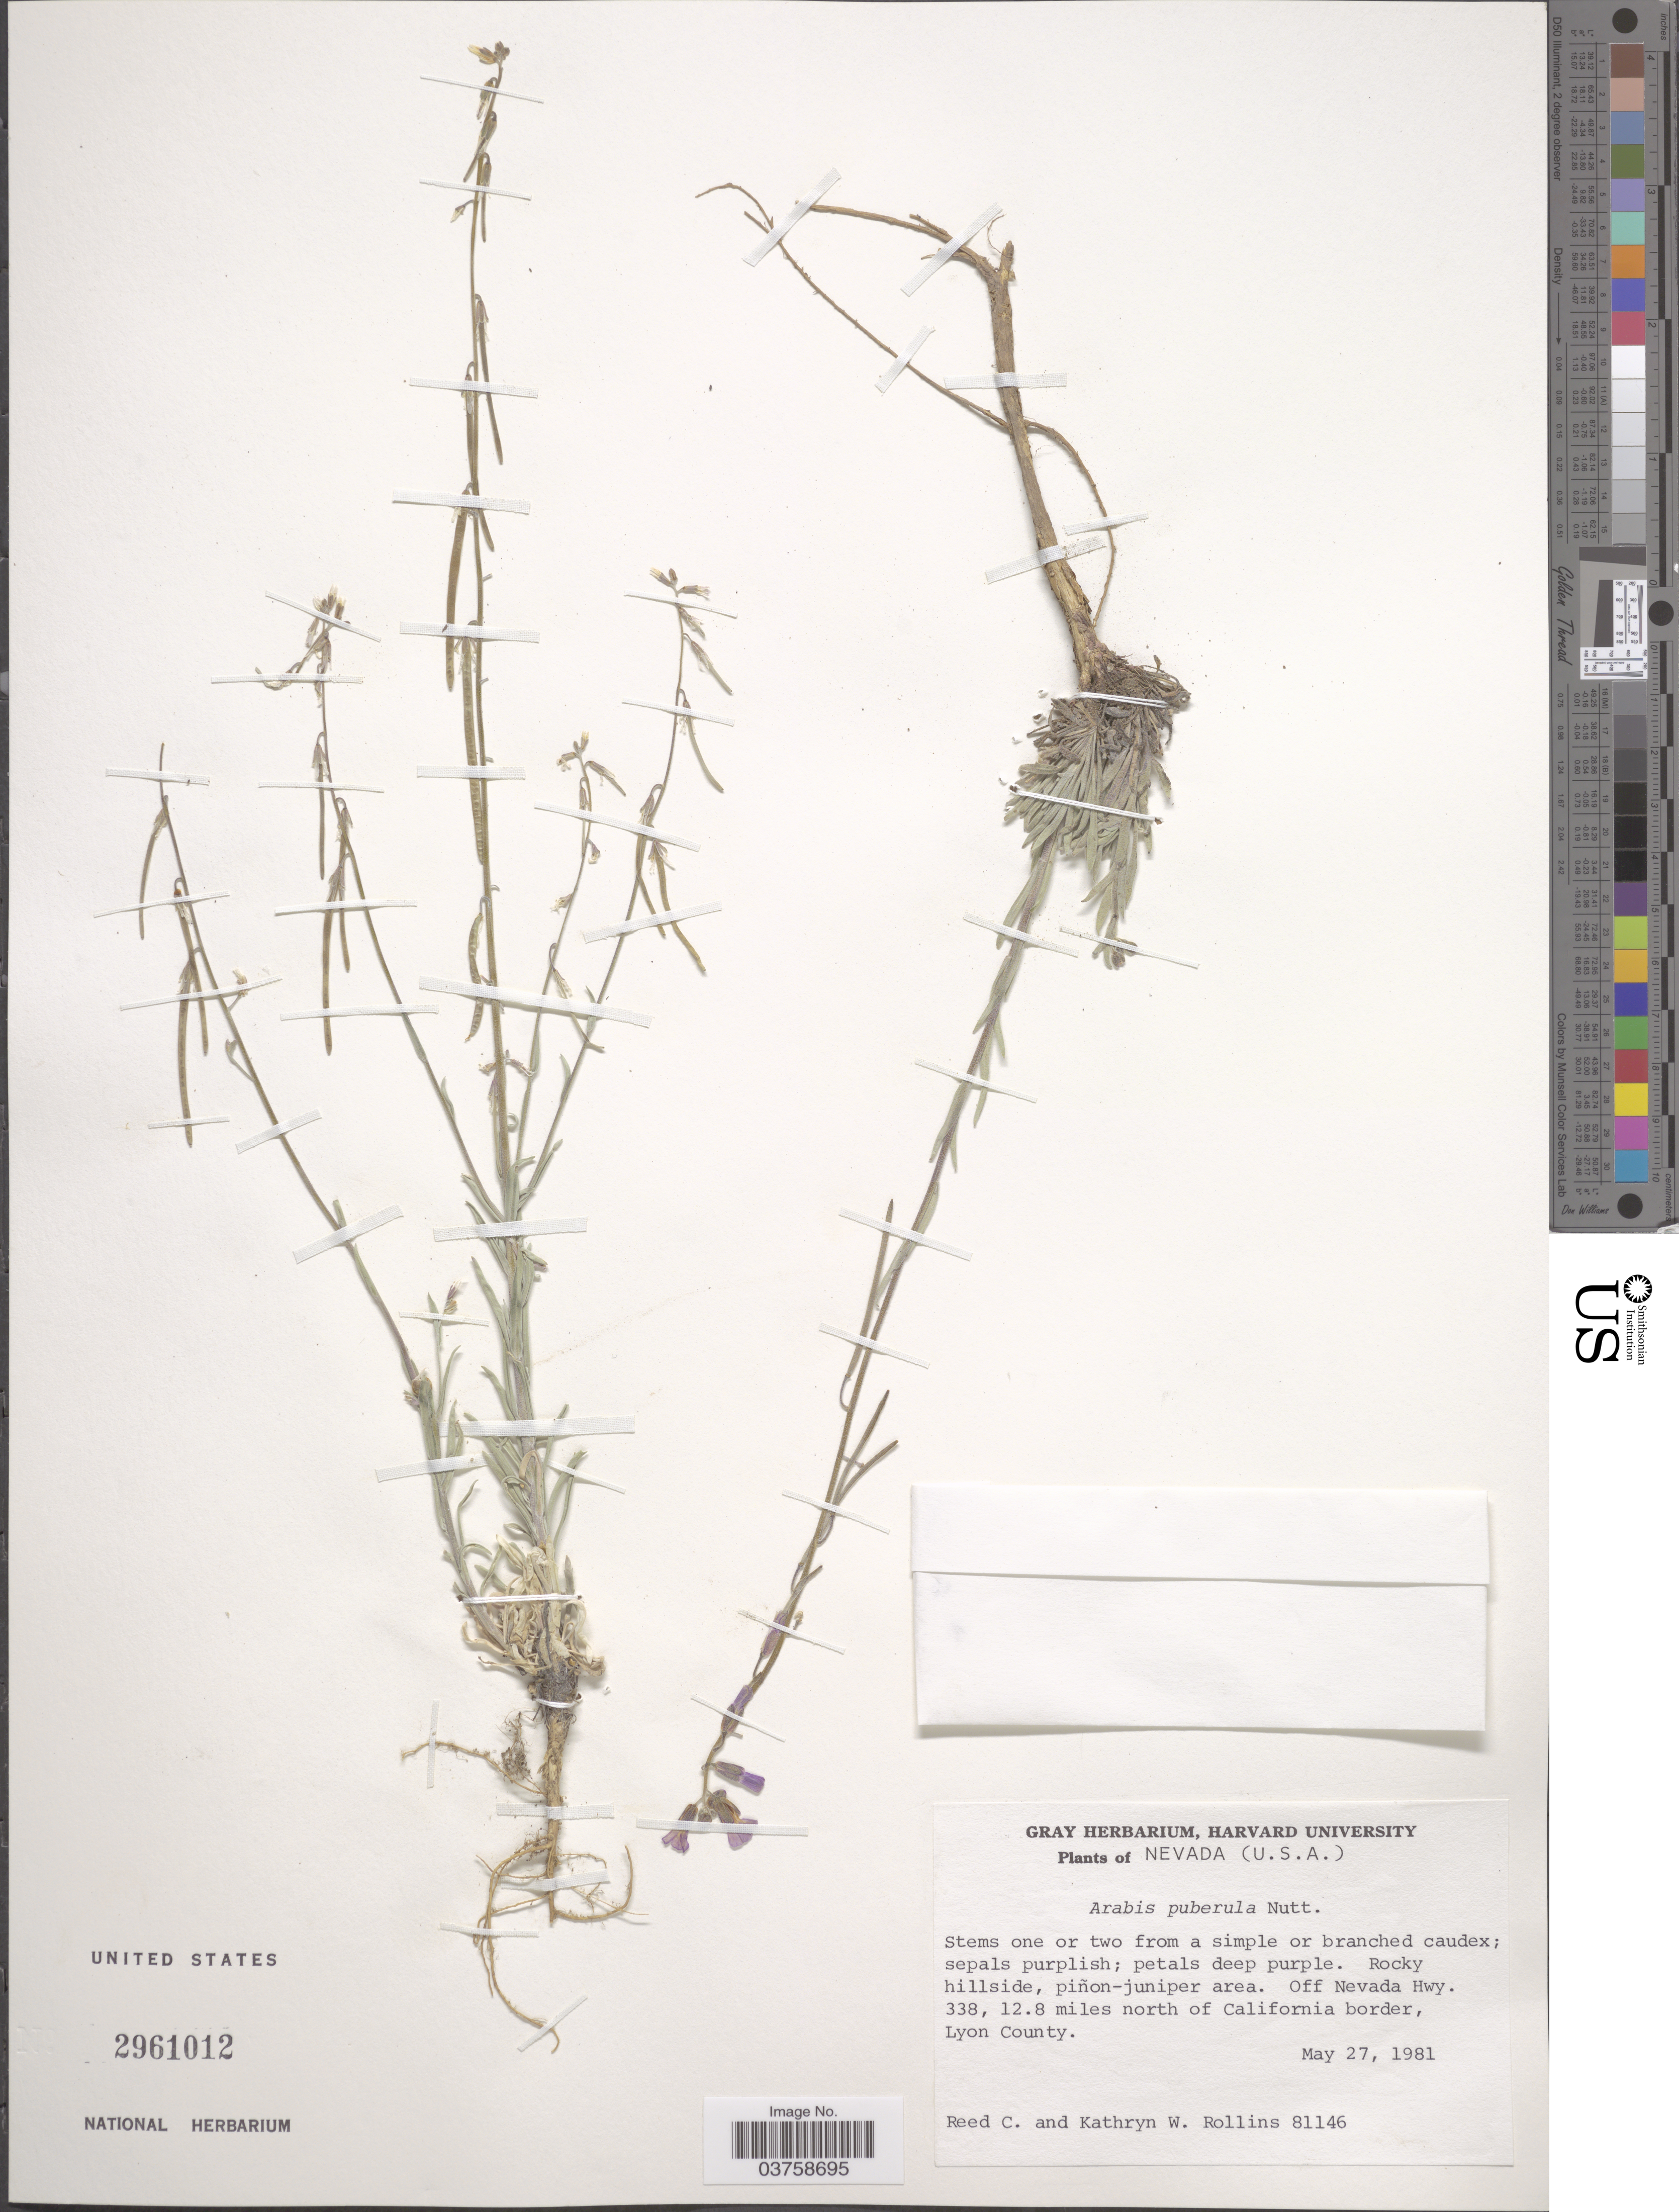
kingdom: Plantae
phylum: Tracheophyta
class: Magnoliopsida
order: Brassicales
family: Brassicaceae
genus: Arabis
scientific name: Arabis puberula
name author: Nutt.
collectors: R. C. Rollins & K. W. Rollins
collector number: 81146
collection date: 1981-05-27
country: United States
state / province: Nevada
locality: Off Nevada Hwy 338, 12.8 miles north of California border, Lyon County.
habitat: rocky hillside; pinon-juniper area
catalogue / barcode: US 2961012